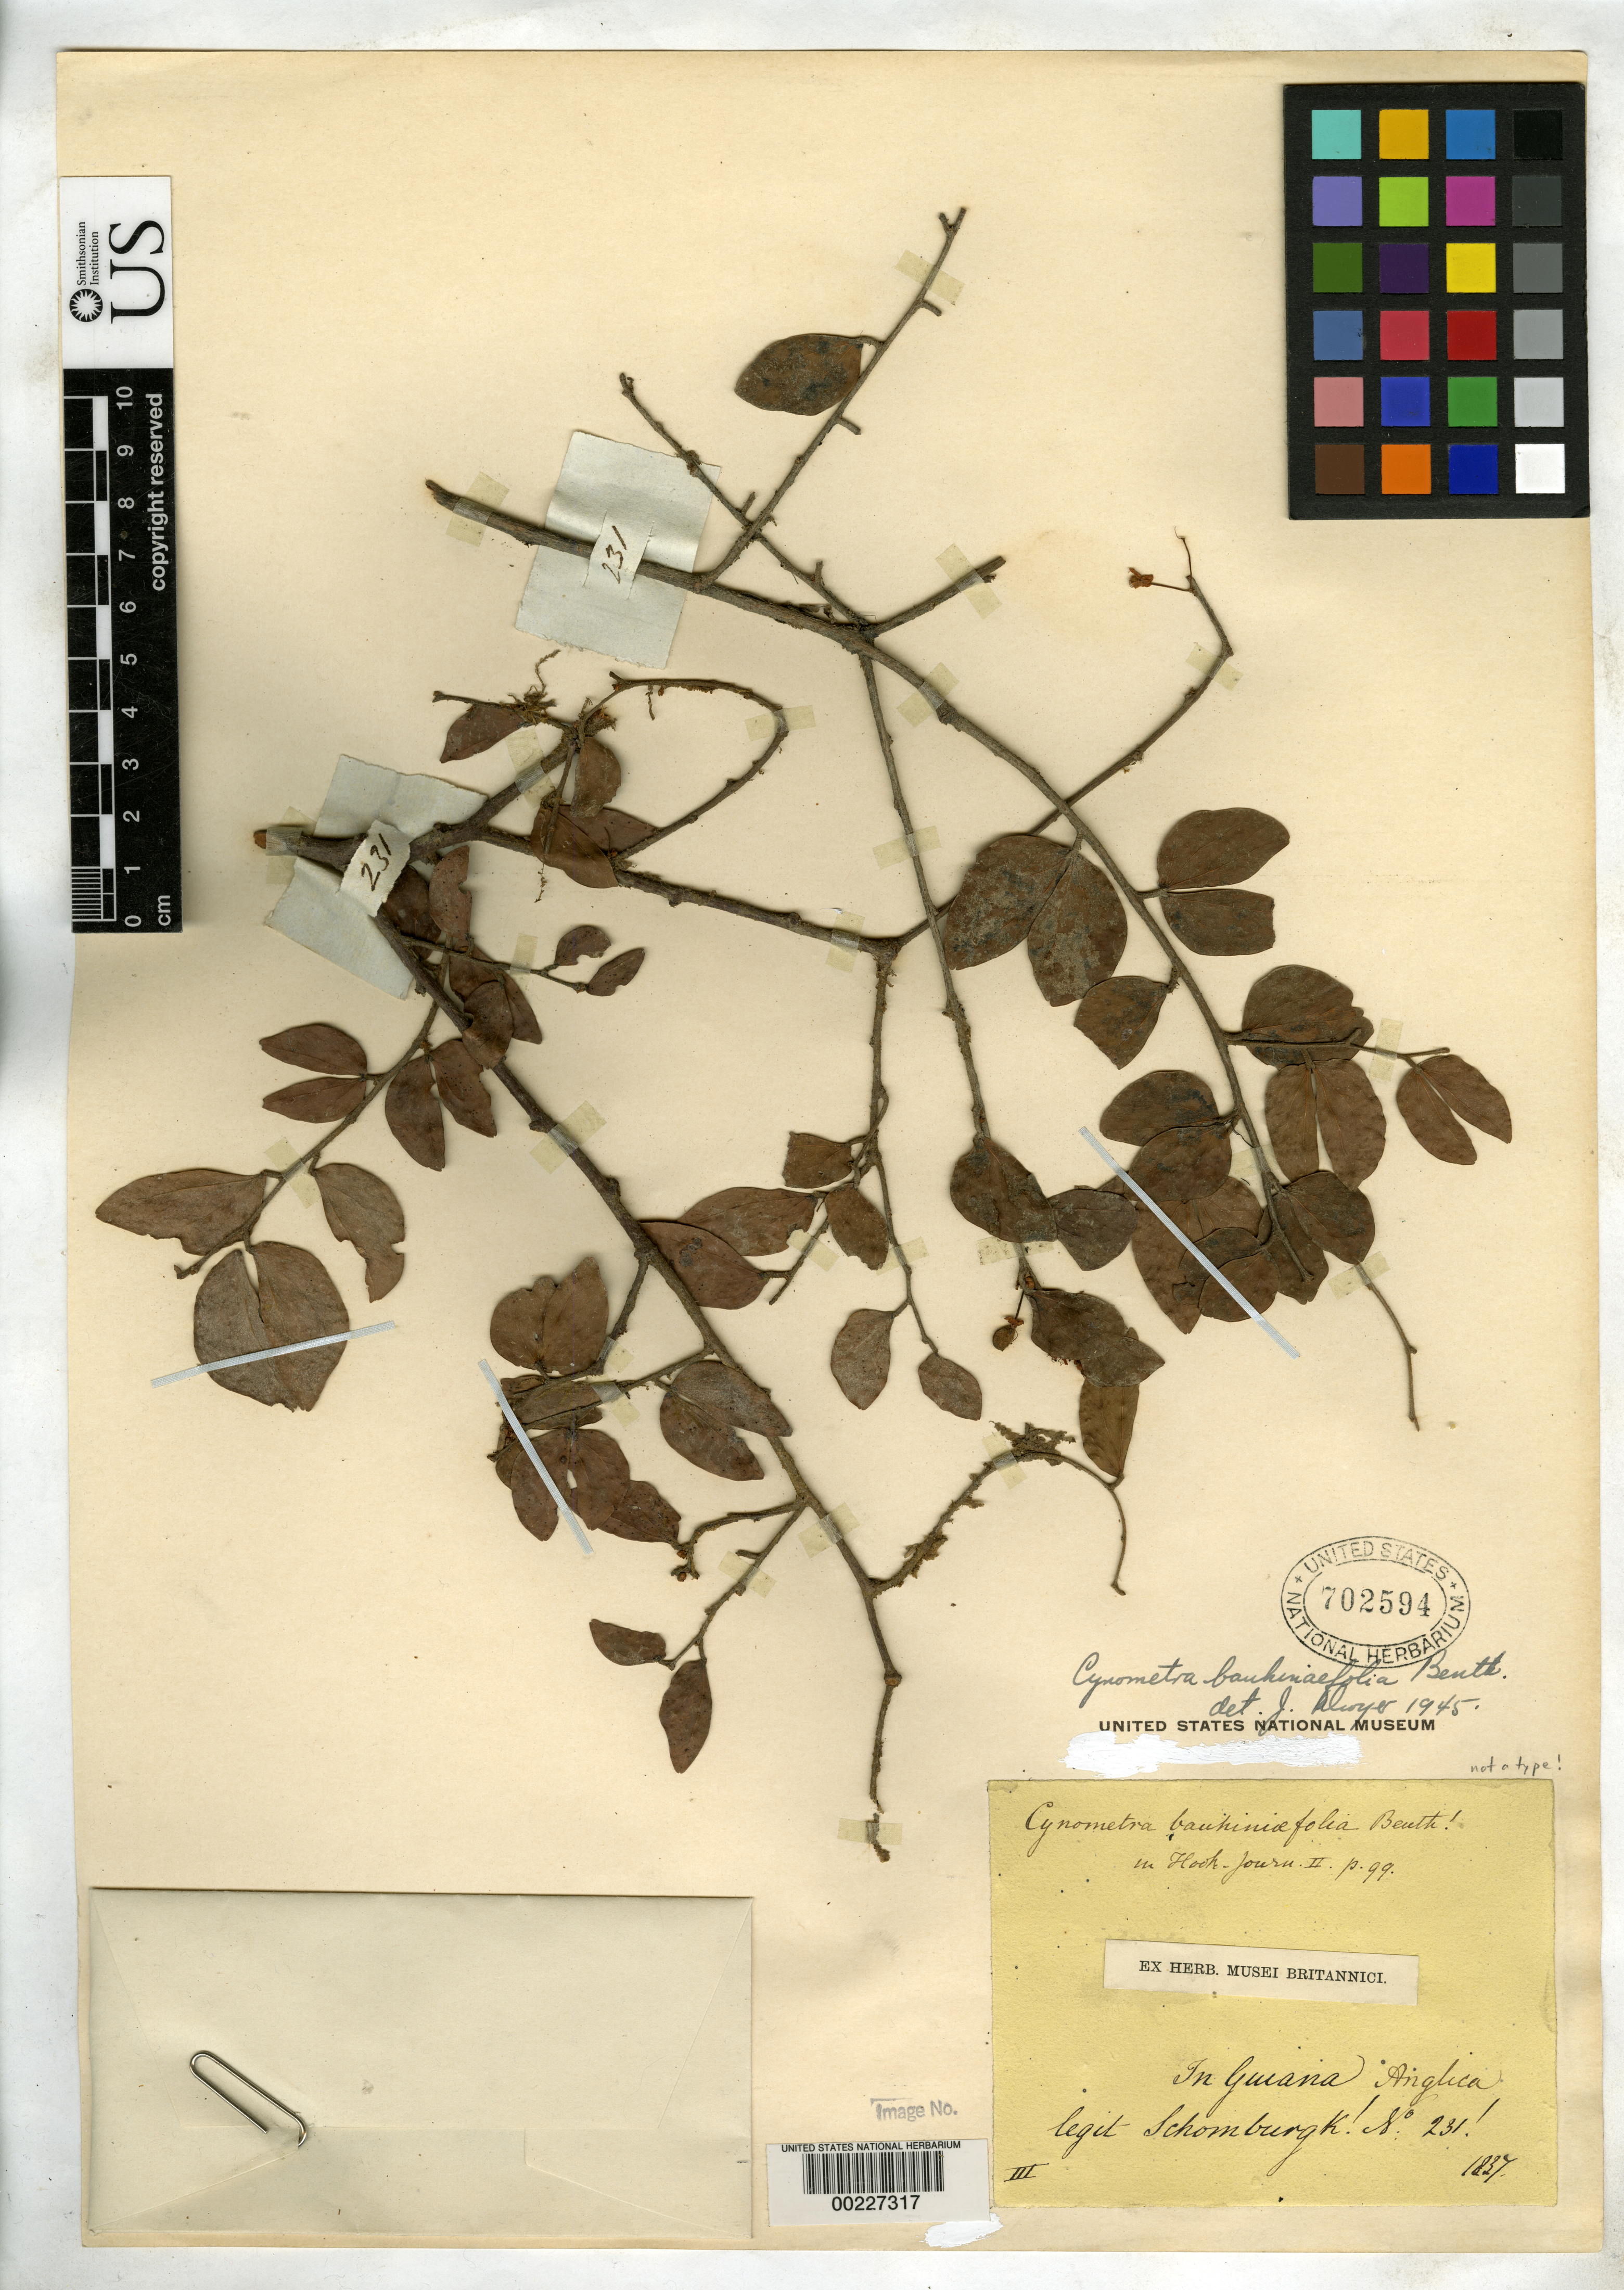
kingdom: Plantae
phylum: Tracheophyta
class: Magnoliopsida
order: Fabales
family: Fabaceae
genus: Cynometra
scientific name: Cynometra bauhiniifolia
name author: Benth.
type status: Possible Type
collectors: R. H. Schomburgk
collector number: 231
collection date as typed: Mar 1837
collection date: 1837-03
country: Guyana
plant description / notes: Collection number on this sheet is 231. Protologue cites collection number 241 but all extant duplicates (except 1 sheet at US!) appear to be numbered "231" (including "Typus" at K).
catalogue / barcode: US 702594